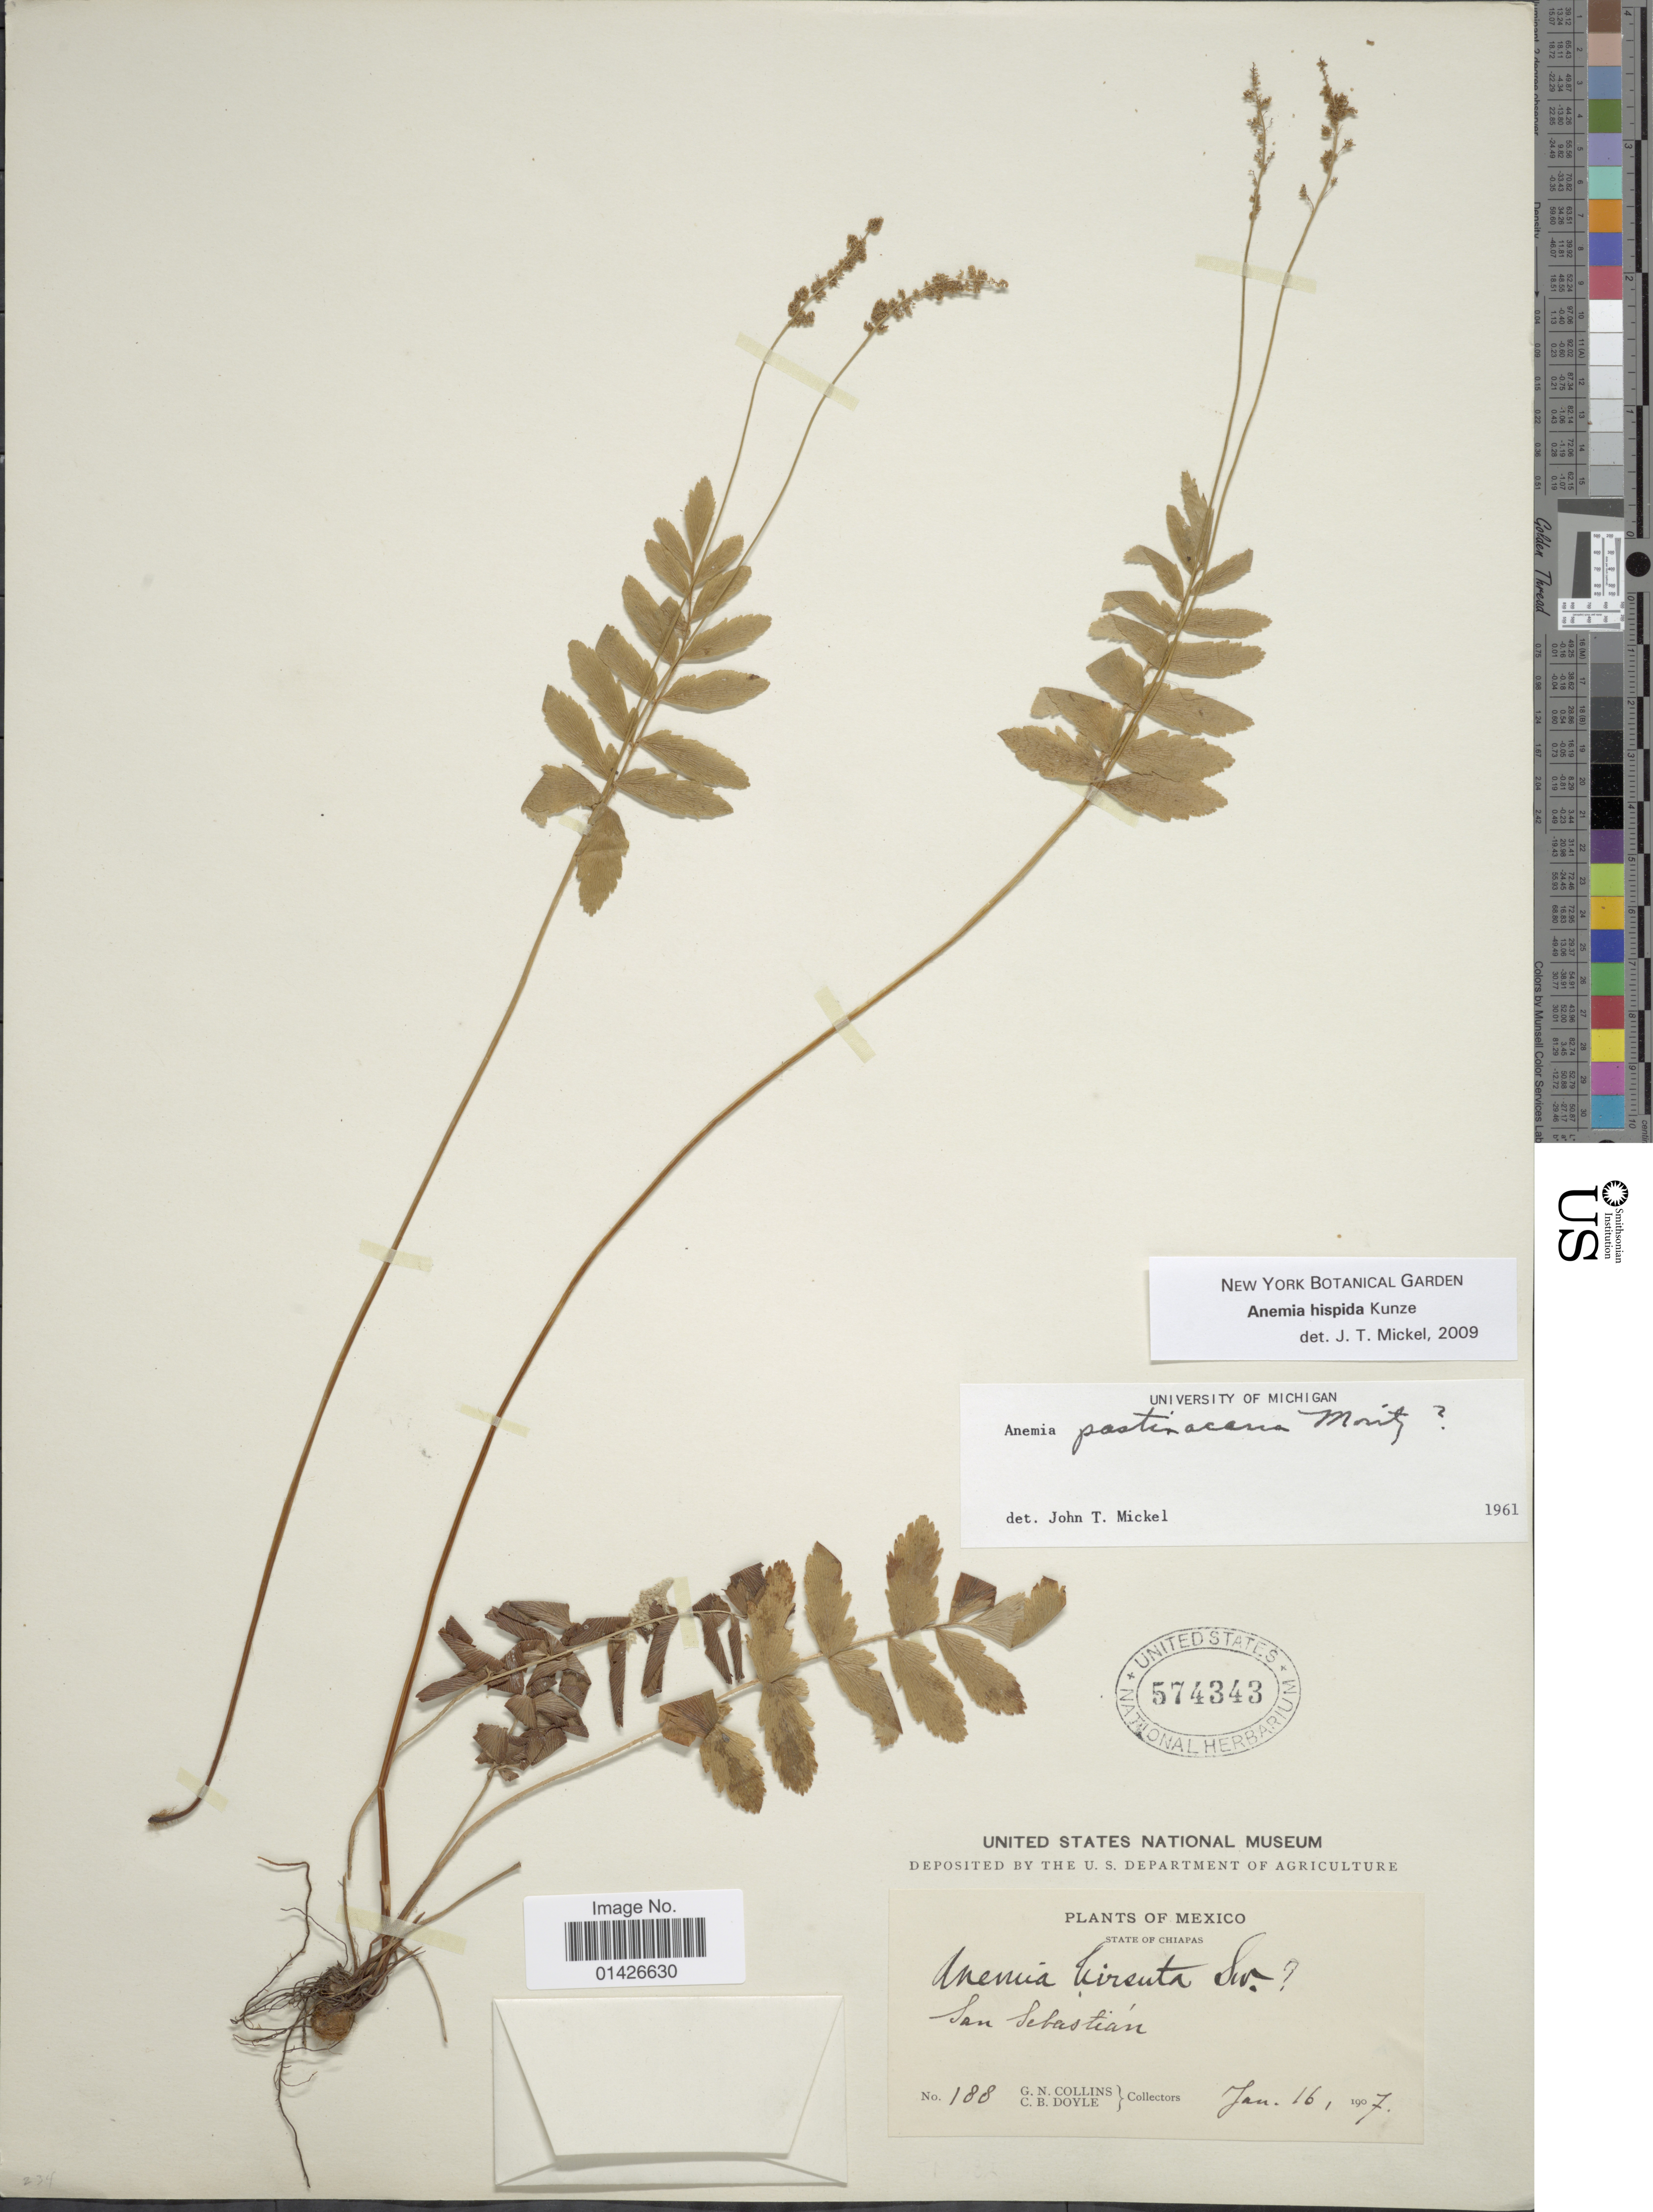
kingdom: Plantae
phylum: Tracheophyta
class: Polypodiopsida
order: Schizaeales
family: Anemiaceae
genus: Anemia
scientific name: Anemia hispida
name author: Kunze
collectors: G. Collins & C. Doyle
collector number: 188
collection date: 1907-01-16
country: Mexico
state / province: Chiapas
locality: San Sebastian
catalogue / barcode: US 574343